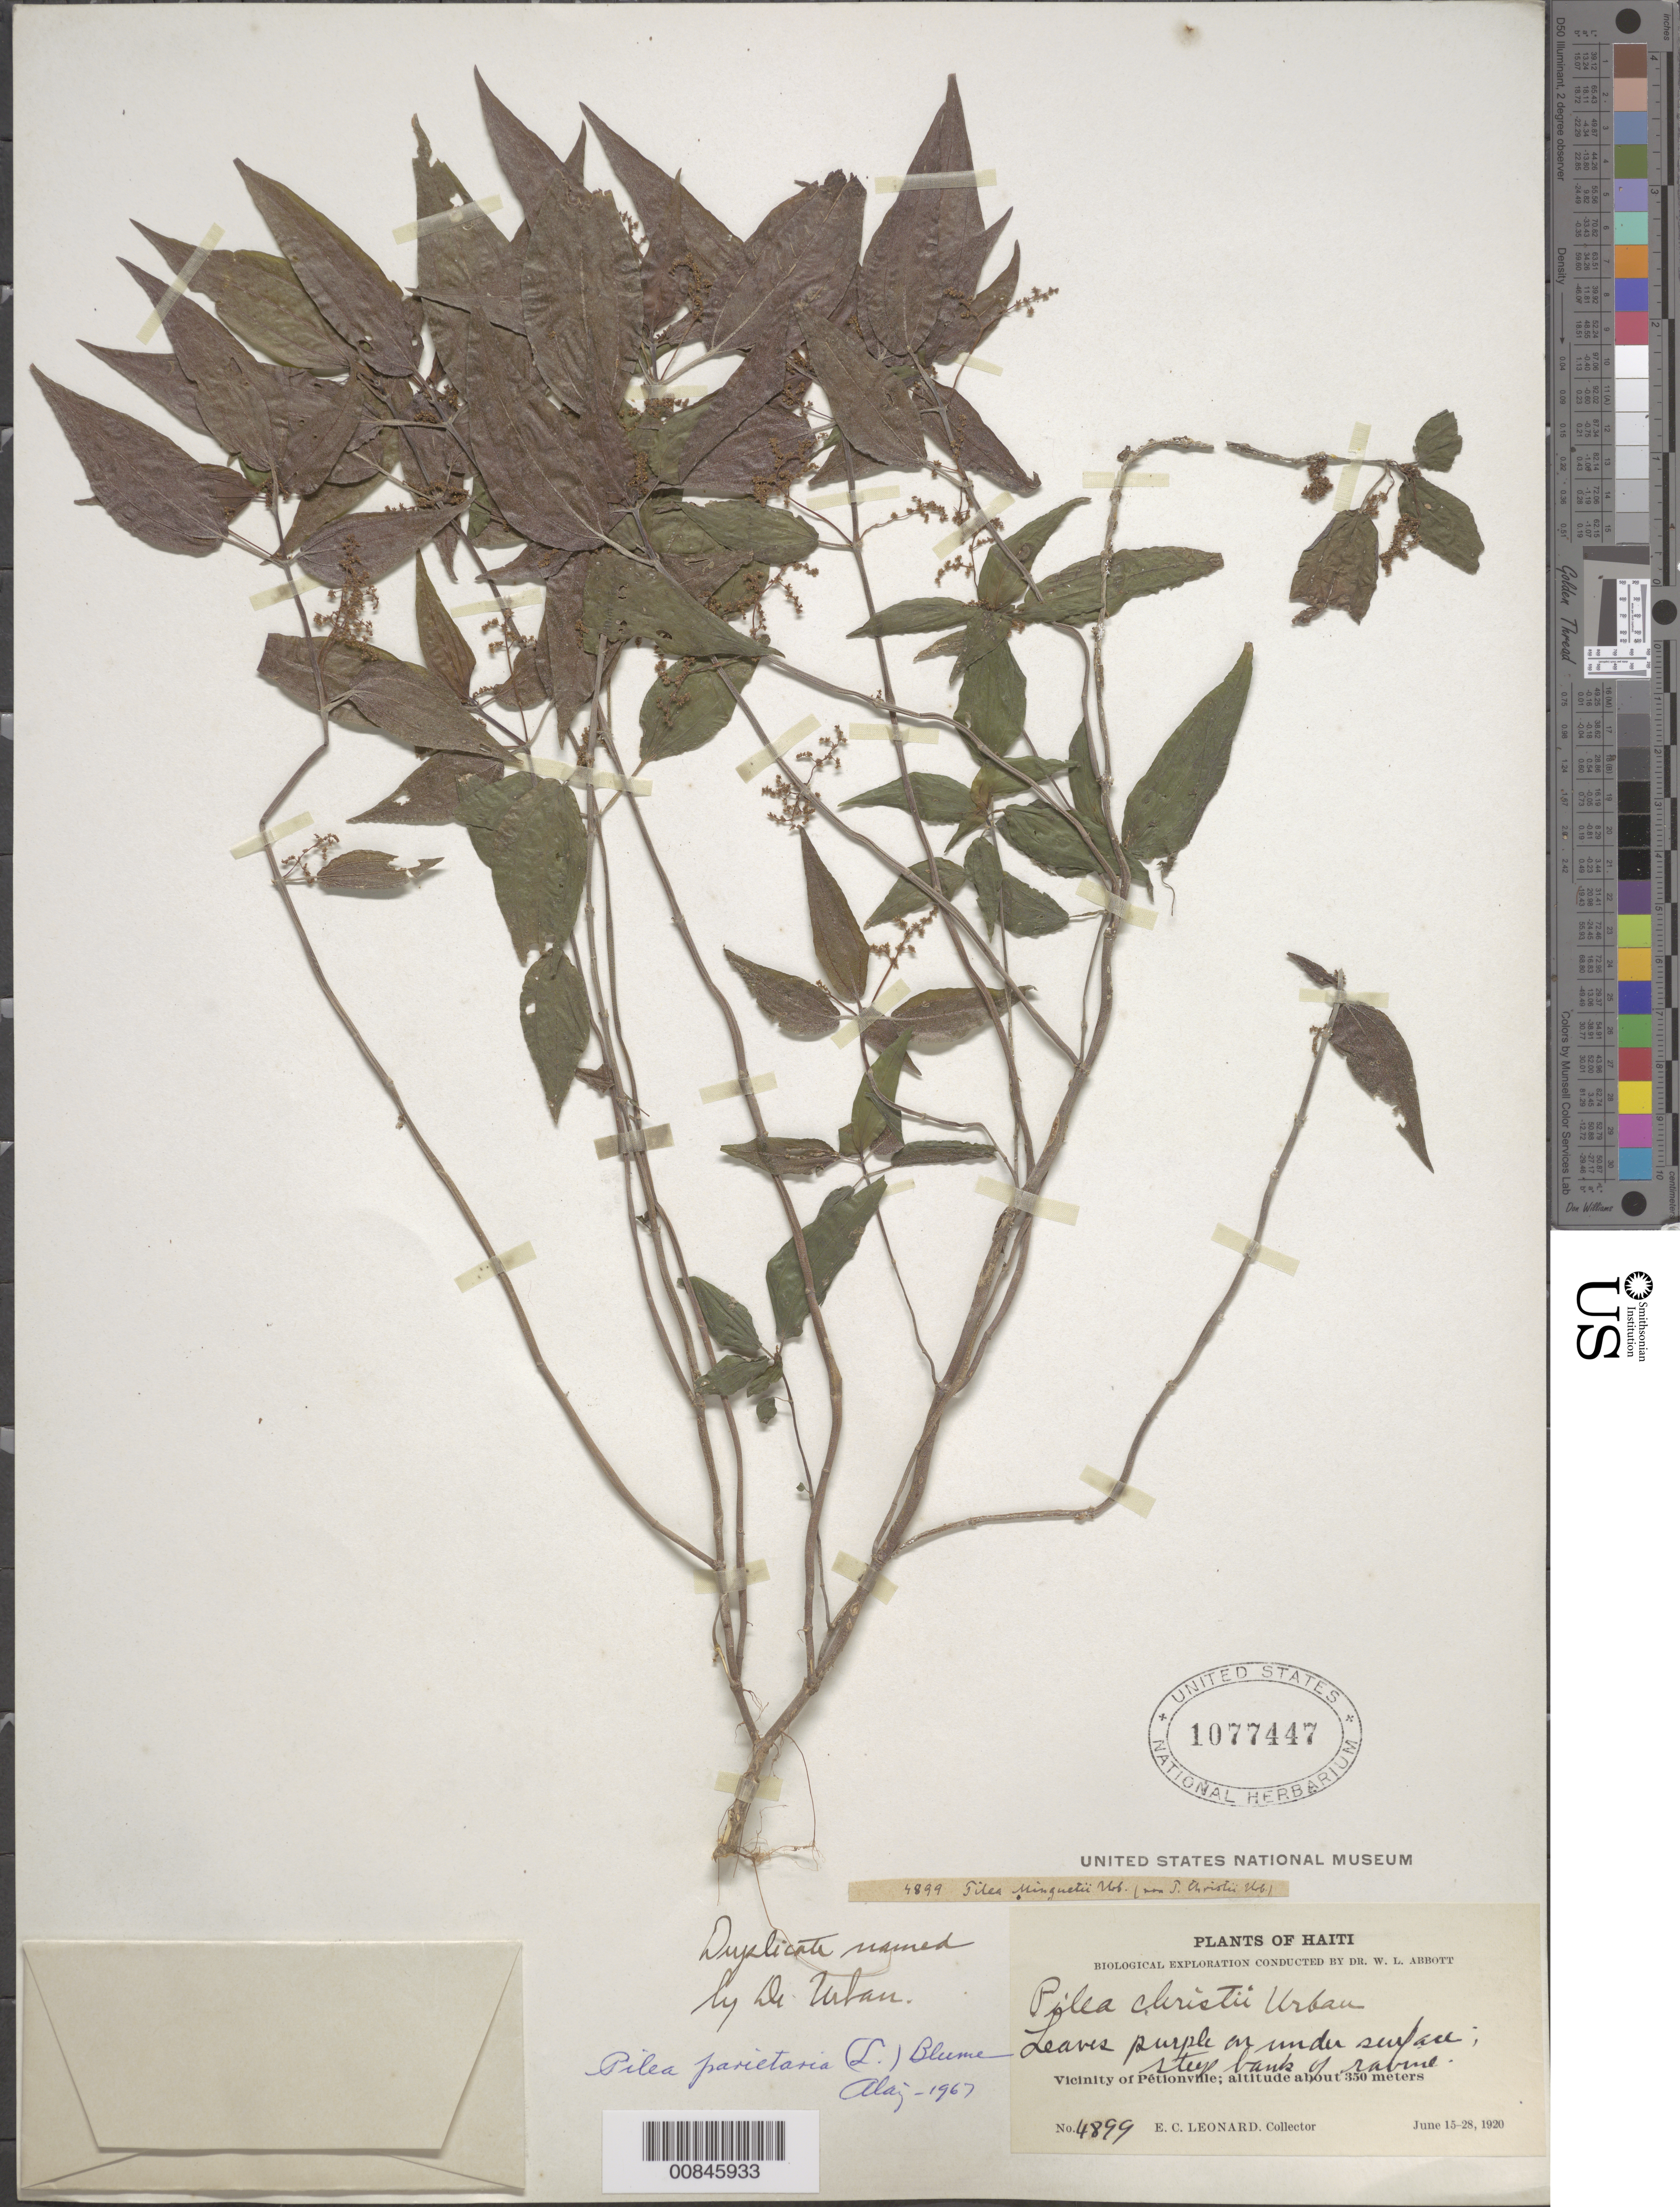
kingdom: Plantae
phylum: Tracheophyta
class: Magnoliopsida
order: Rosales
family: Urticaceae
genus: Pilea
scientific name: Pilea parietaria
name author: (L.) Blume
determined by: Liogier, Alain H.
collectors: E. C. Leonard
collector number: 4899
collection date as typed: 15 Jun 1920 to 28 Jun 1920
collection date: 1920-06-15/1920-06-28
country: Haiti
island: Hispaniola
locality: Vicinity of Pétionville.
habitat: Steep bank of ravine.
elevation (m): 350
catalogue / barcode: US 1077447